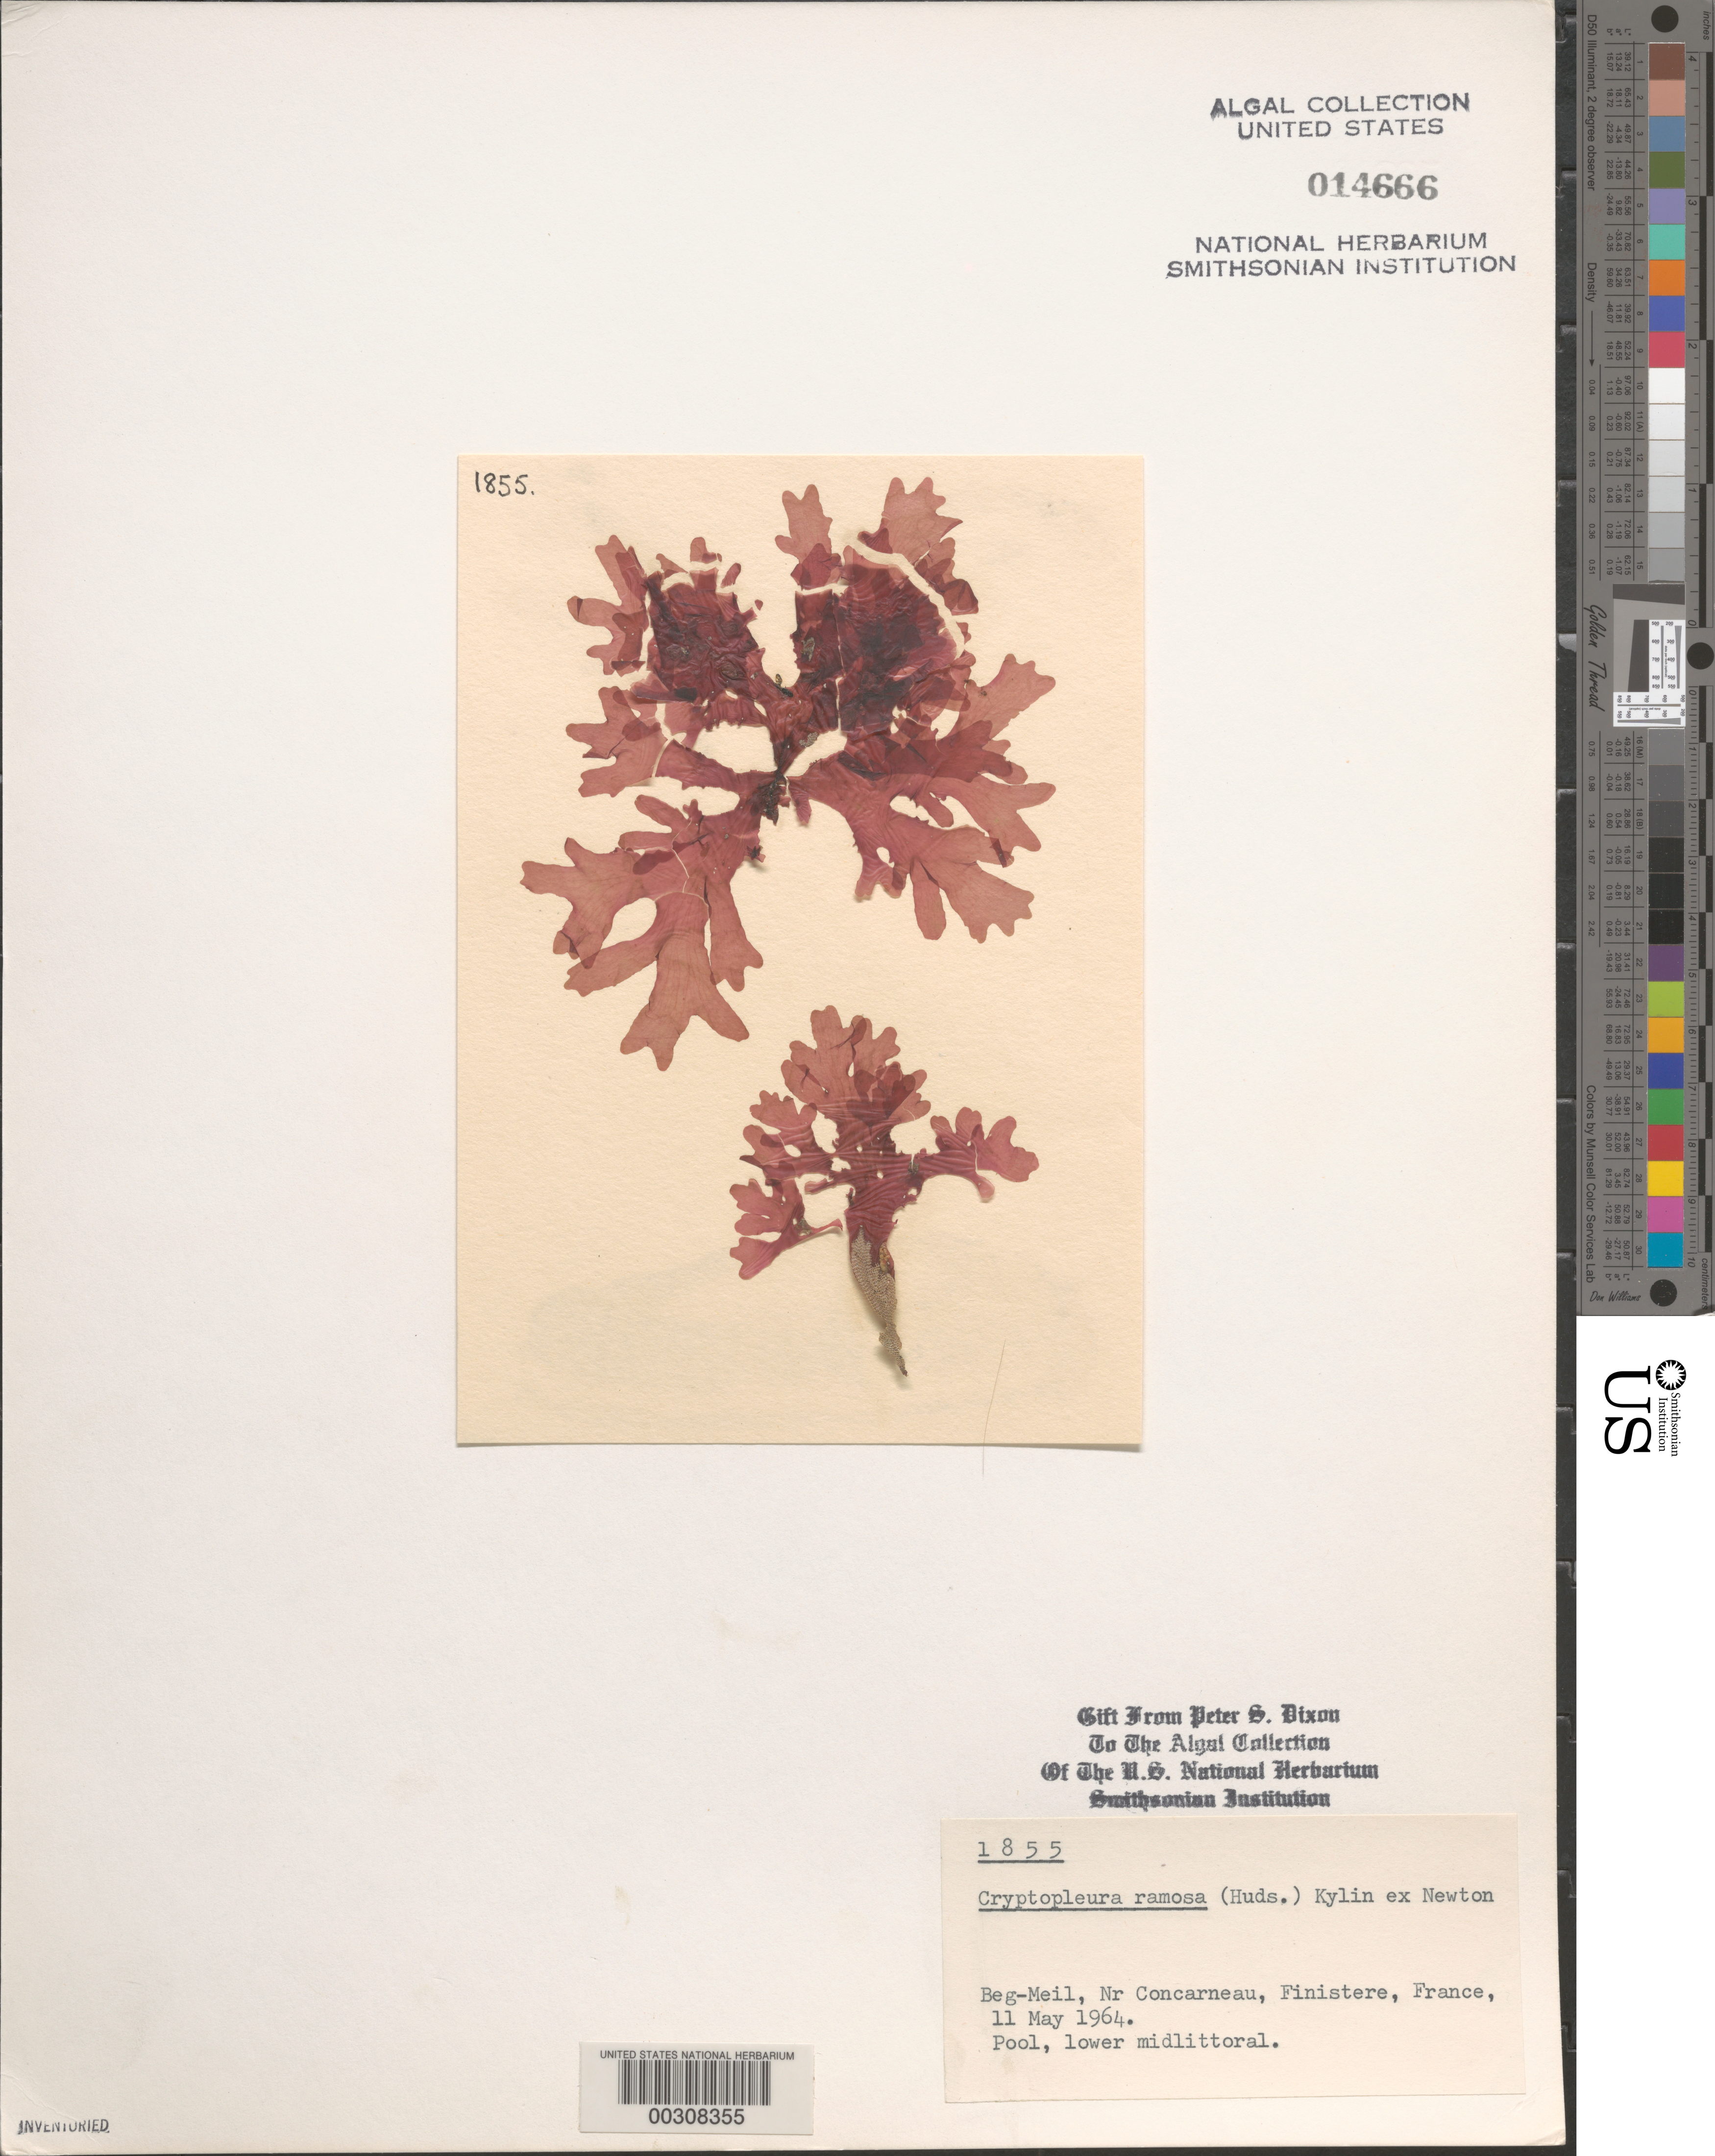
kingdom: Plantae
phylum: Rhodophyta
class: Florideophyceae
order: Ceramiales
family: Delesseriaceae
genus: Cryptopleura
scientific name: Cryptopleura ramosa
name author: (Huds.) L.M. Newton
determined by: Dixon, P. S.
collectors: P. S. Dixon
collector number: PSD 1855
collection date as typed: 11 May 1964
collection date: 1964-05-11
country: France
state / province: Bretagne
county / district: Finistère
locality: Beg-meil, near concarneau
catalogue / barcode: US 14666